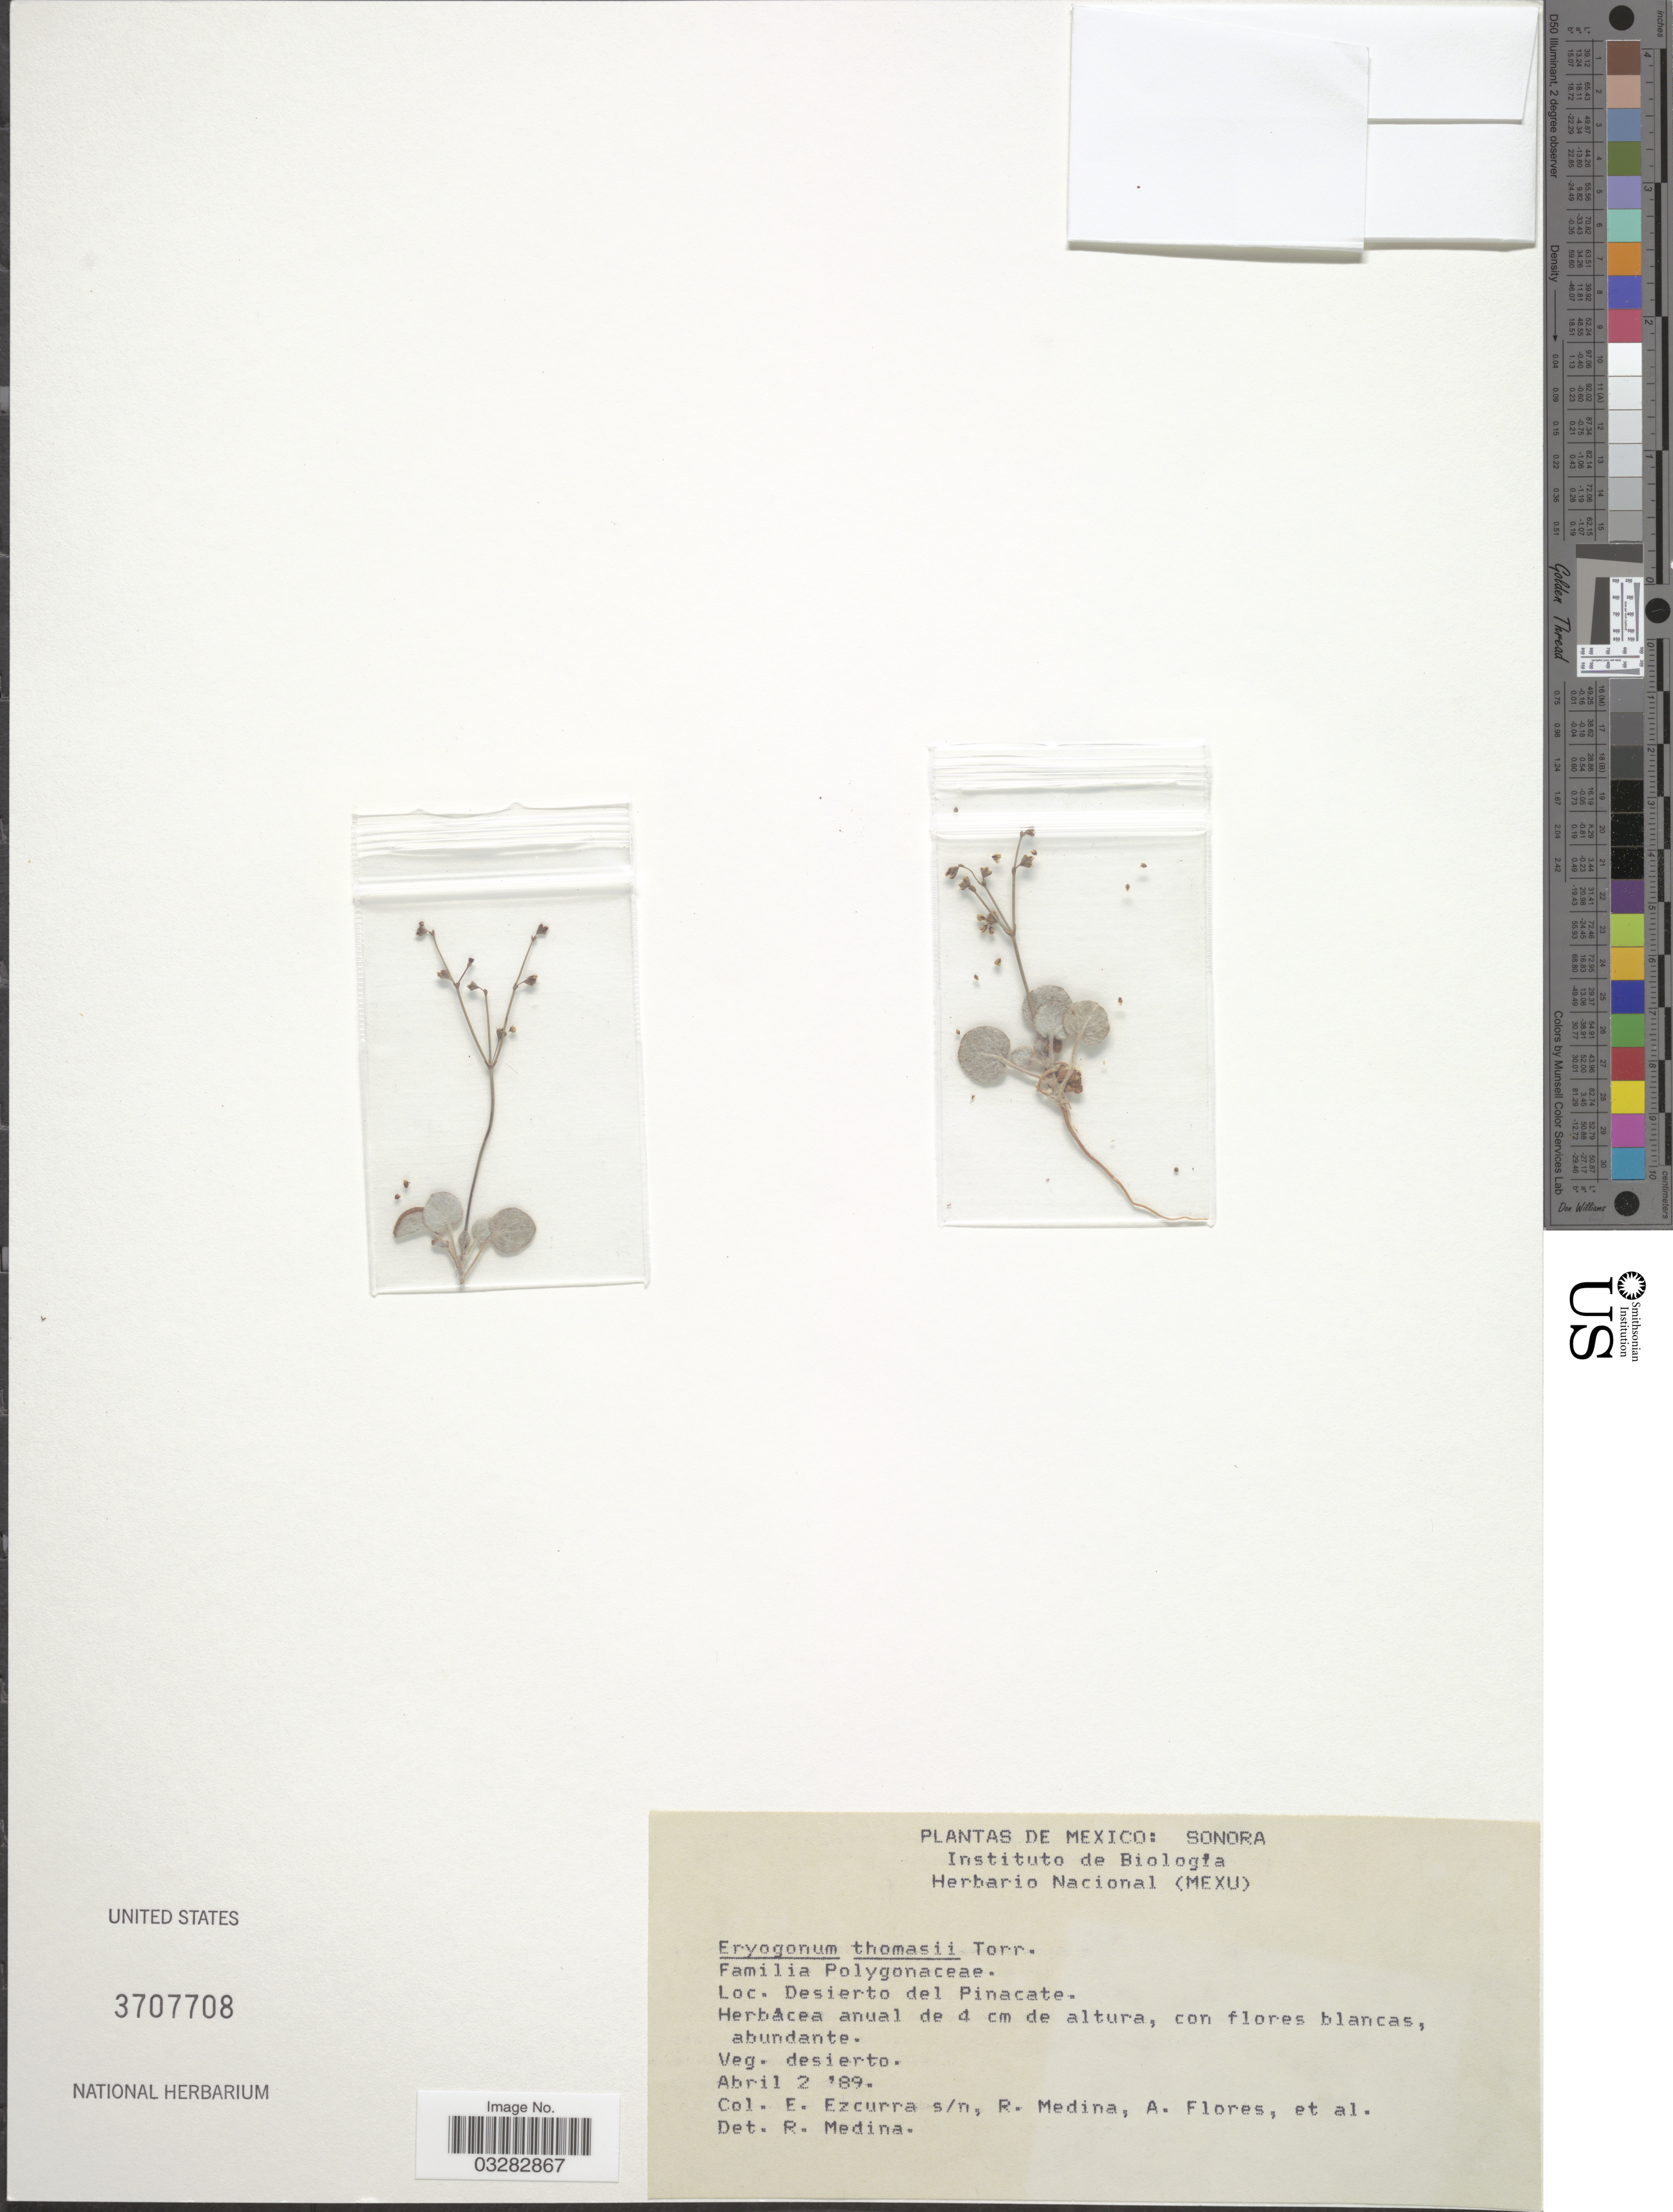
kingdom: Plantae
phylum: Tracheophyta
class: Magnoliopsida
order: Caryophyllales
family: Polygonaceae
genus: Eriogonum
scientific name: Eriogonum thomasii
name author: Torr.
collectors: E. Ezcurra, R. Medina, A. Flores & et al.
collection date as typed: Transcribed d/m/y: 2/4/89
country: Mexico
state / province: Sonora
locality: Desierto del Pinacate.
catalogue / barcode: US 3707708